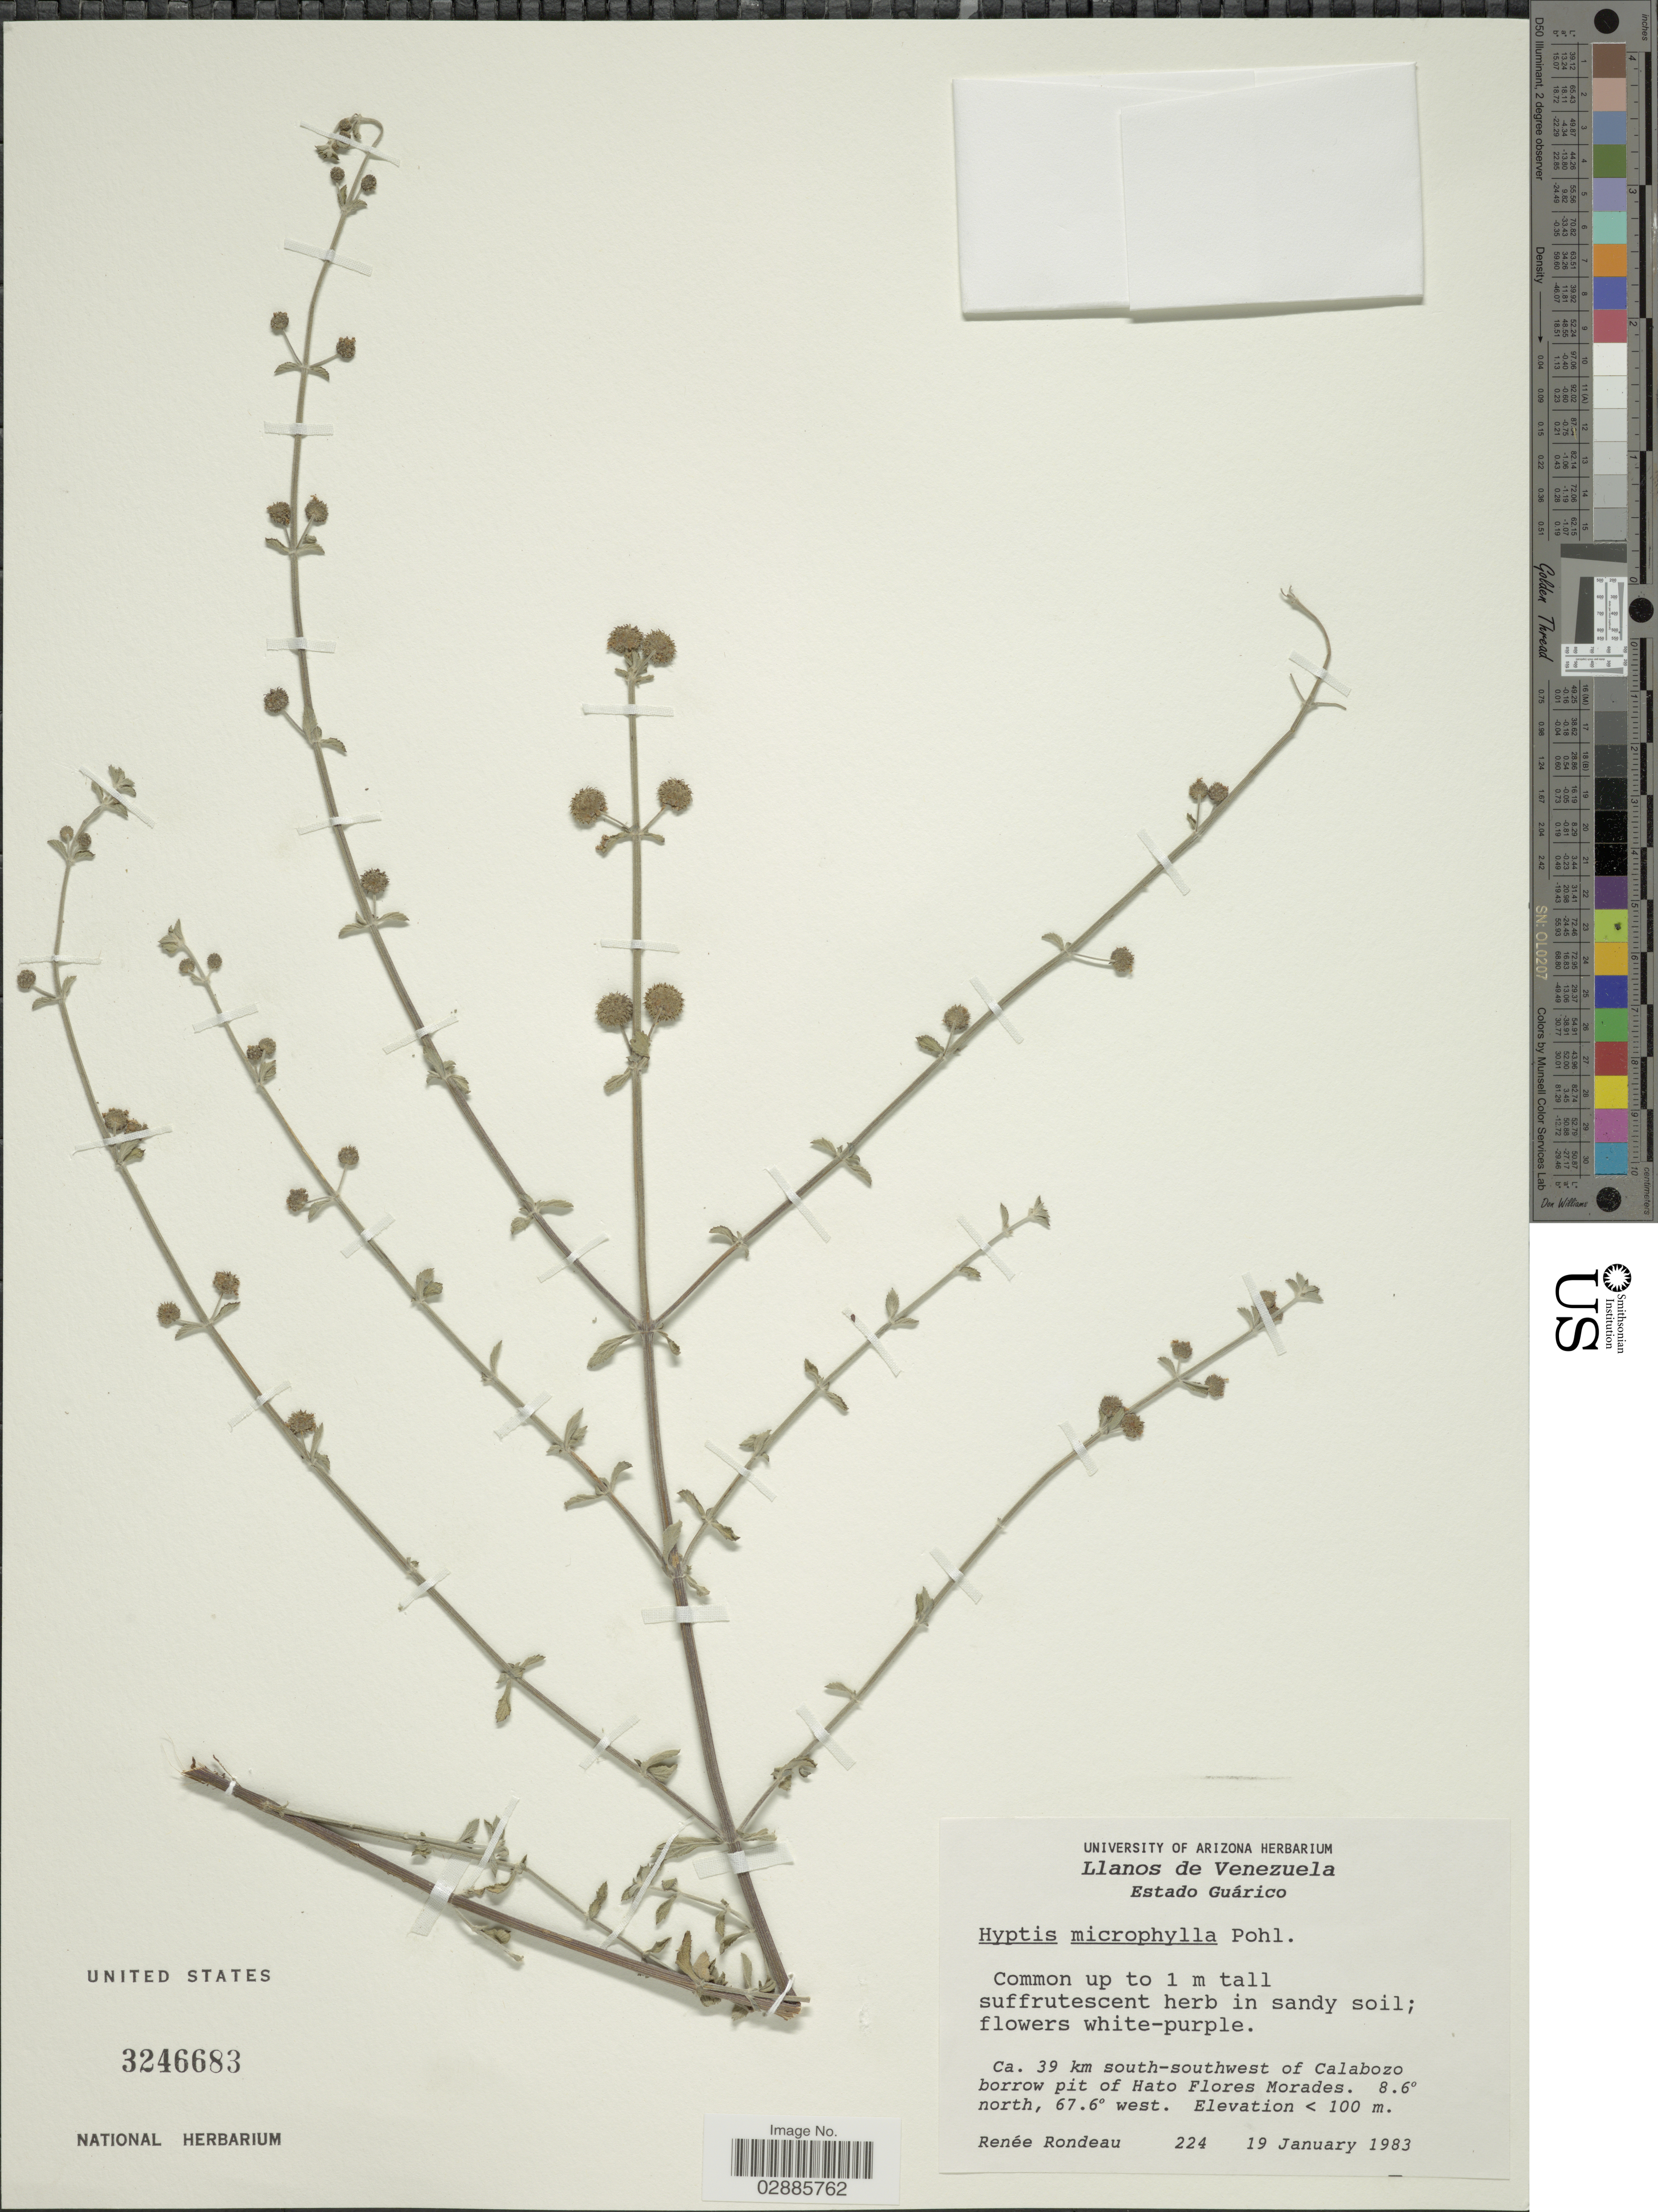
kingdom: Plantae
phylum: Tracheophyta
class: Magnoliopsida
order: Lamiales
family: Lamiaceae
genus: Hyptis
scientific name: Hyptis microphylla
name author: Pohl ex Benth.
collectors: R. Rondeau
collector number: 224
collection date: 1983-01-19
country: Venezuela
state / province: Guárico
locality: Ca. 39 km south-southwest of Calabozo borrow pit of Hato Flores Morades.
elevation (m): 100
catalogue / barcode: US 3246683